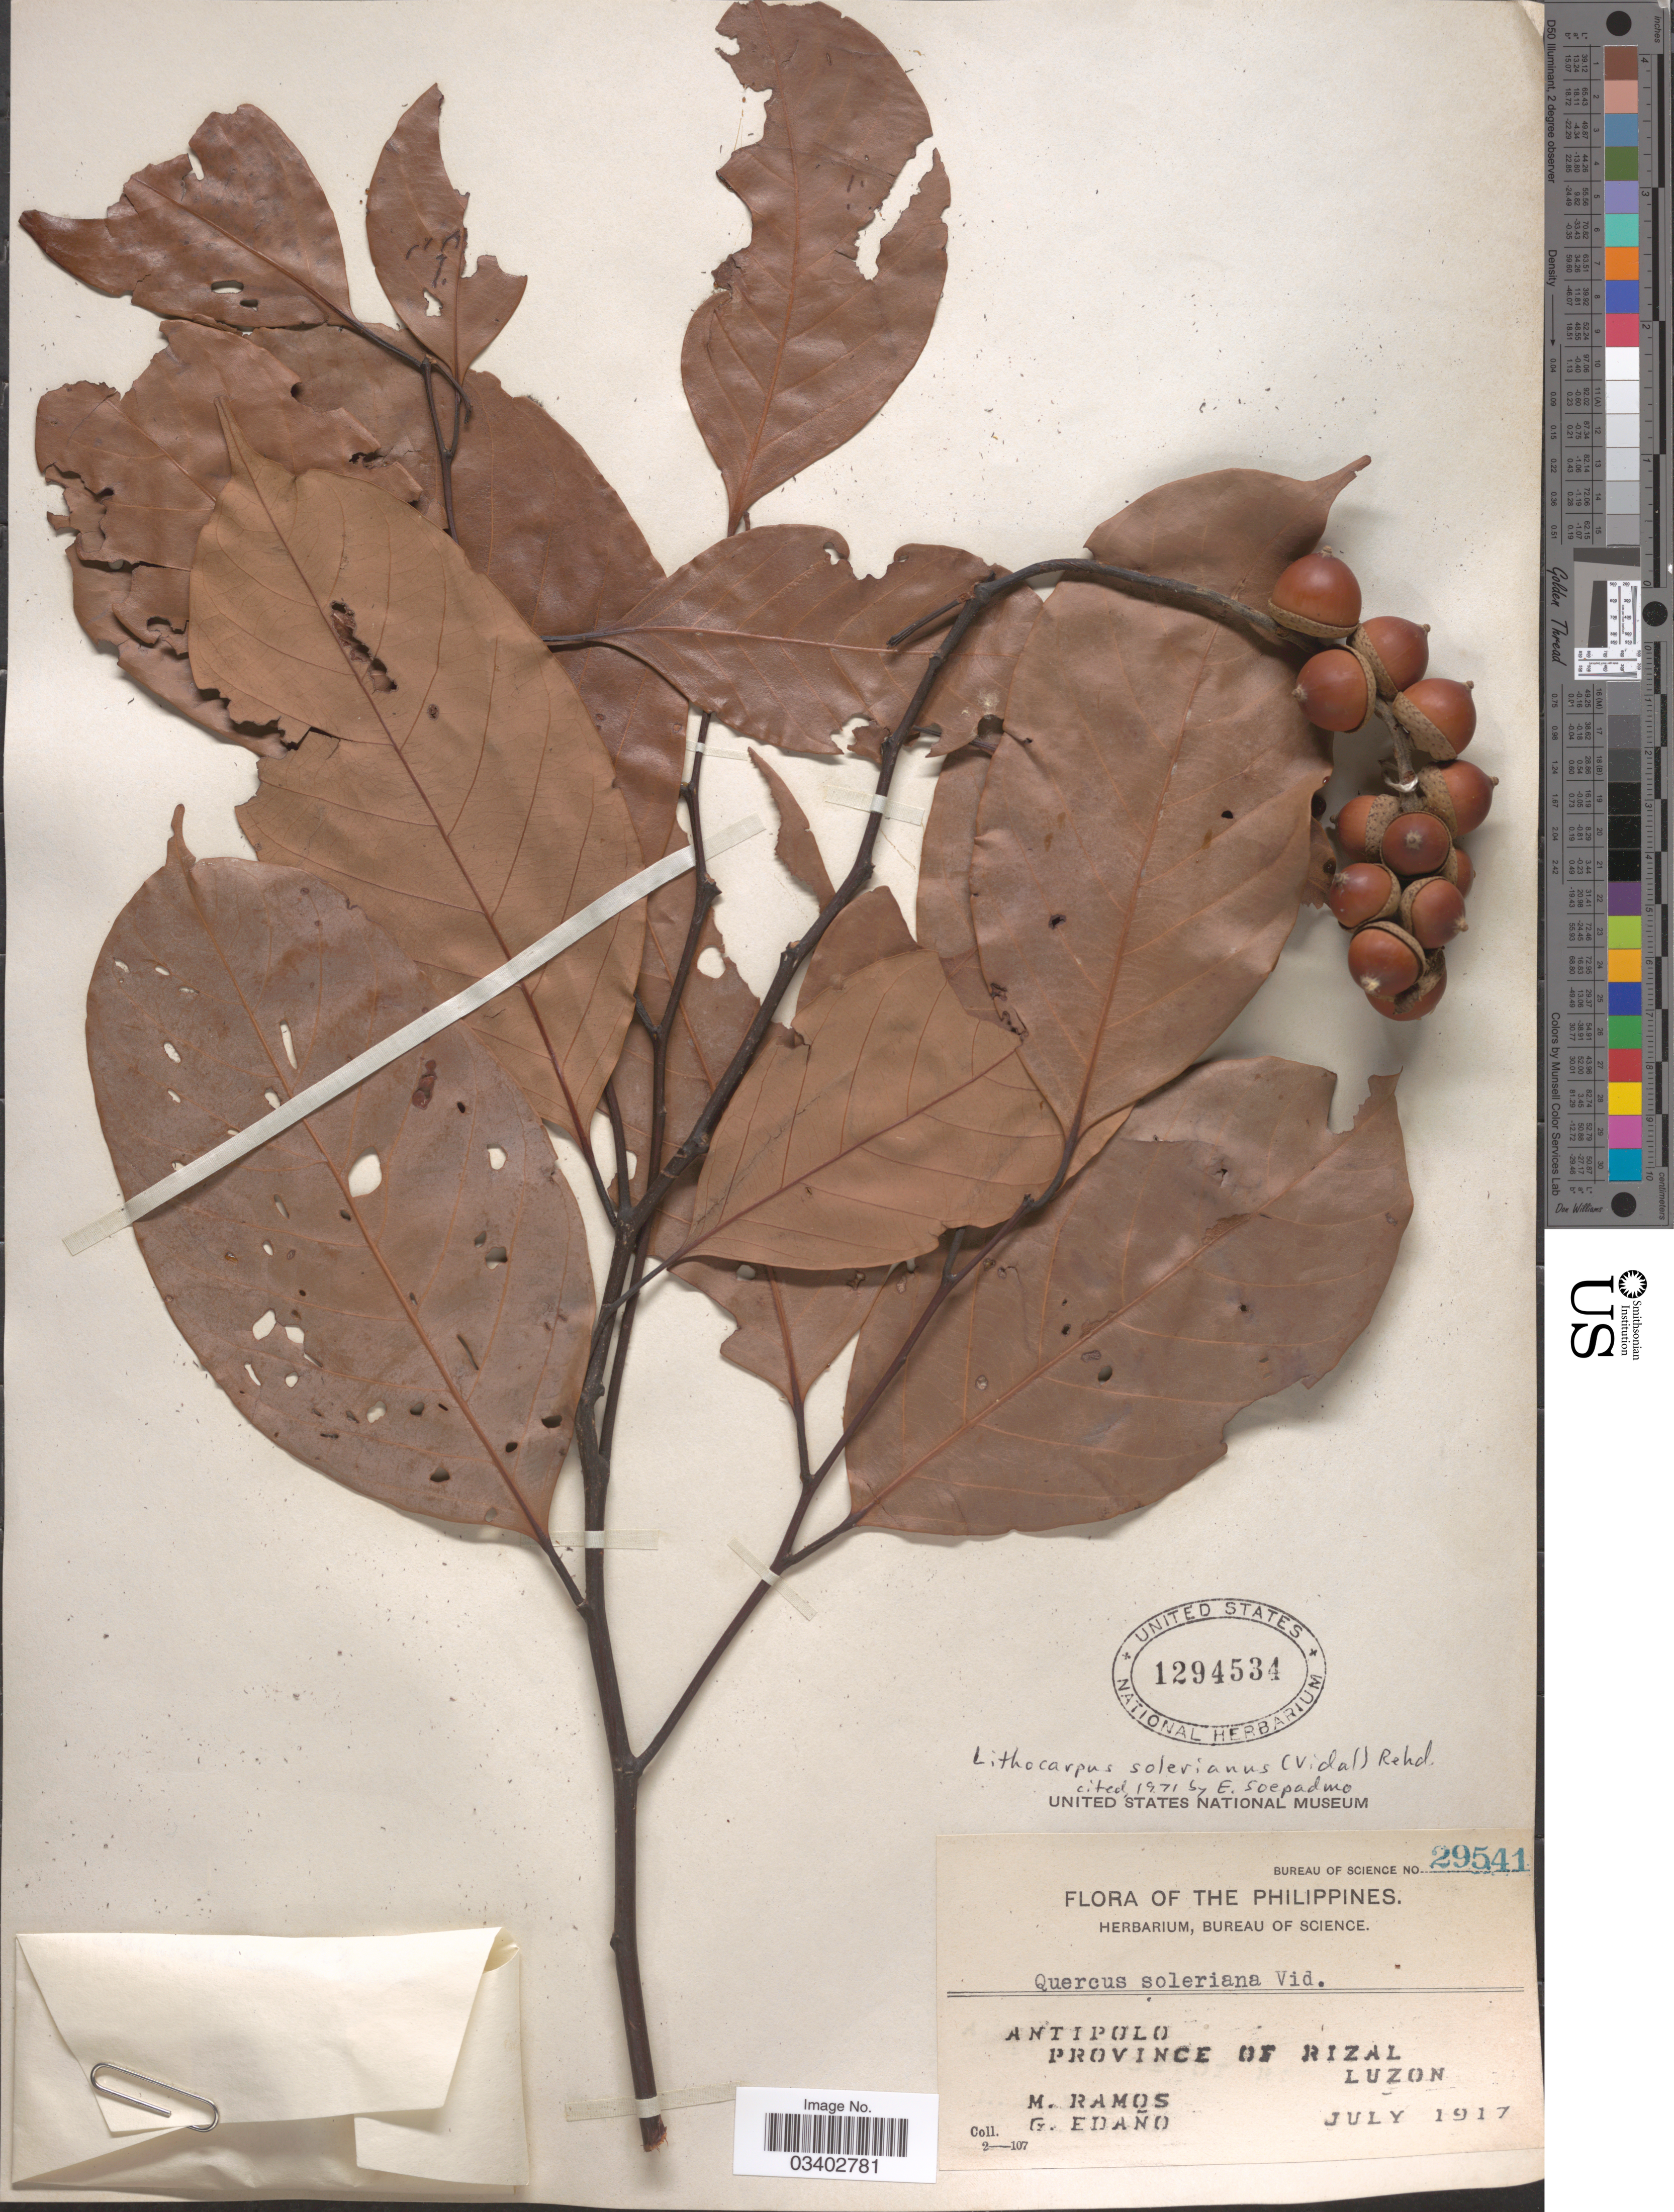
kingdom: Plantae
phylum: Tracheophyta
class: Magnoliopsida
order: Fagales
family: Fagaceae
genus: Lithocarpus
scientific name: Lithocarpus solerianus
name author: (Vidal) Rehder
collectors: M. Ramos & G. Edaño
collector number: Bureau of Science 29541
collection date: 1917-07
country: Philippines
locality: Antipolo. Province of Rizal. Luzon.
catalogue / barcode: US 1294534